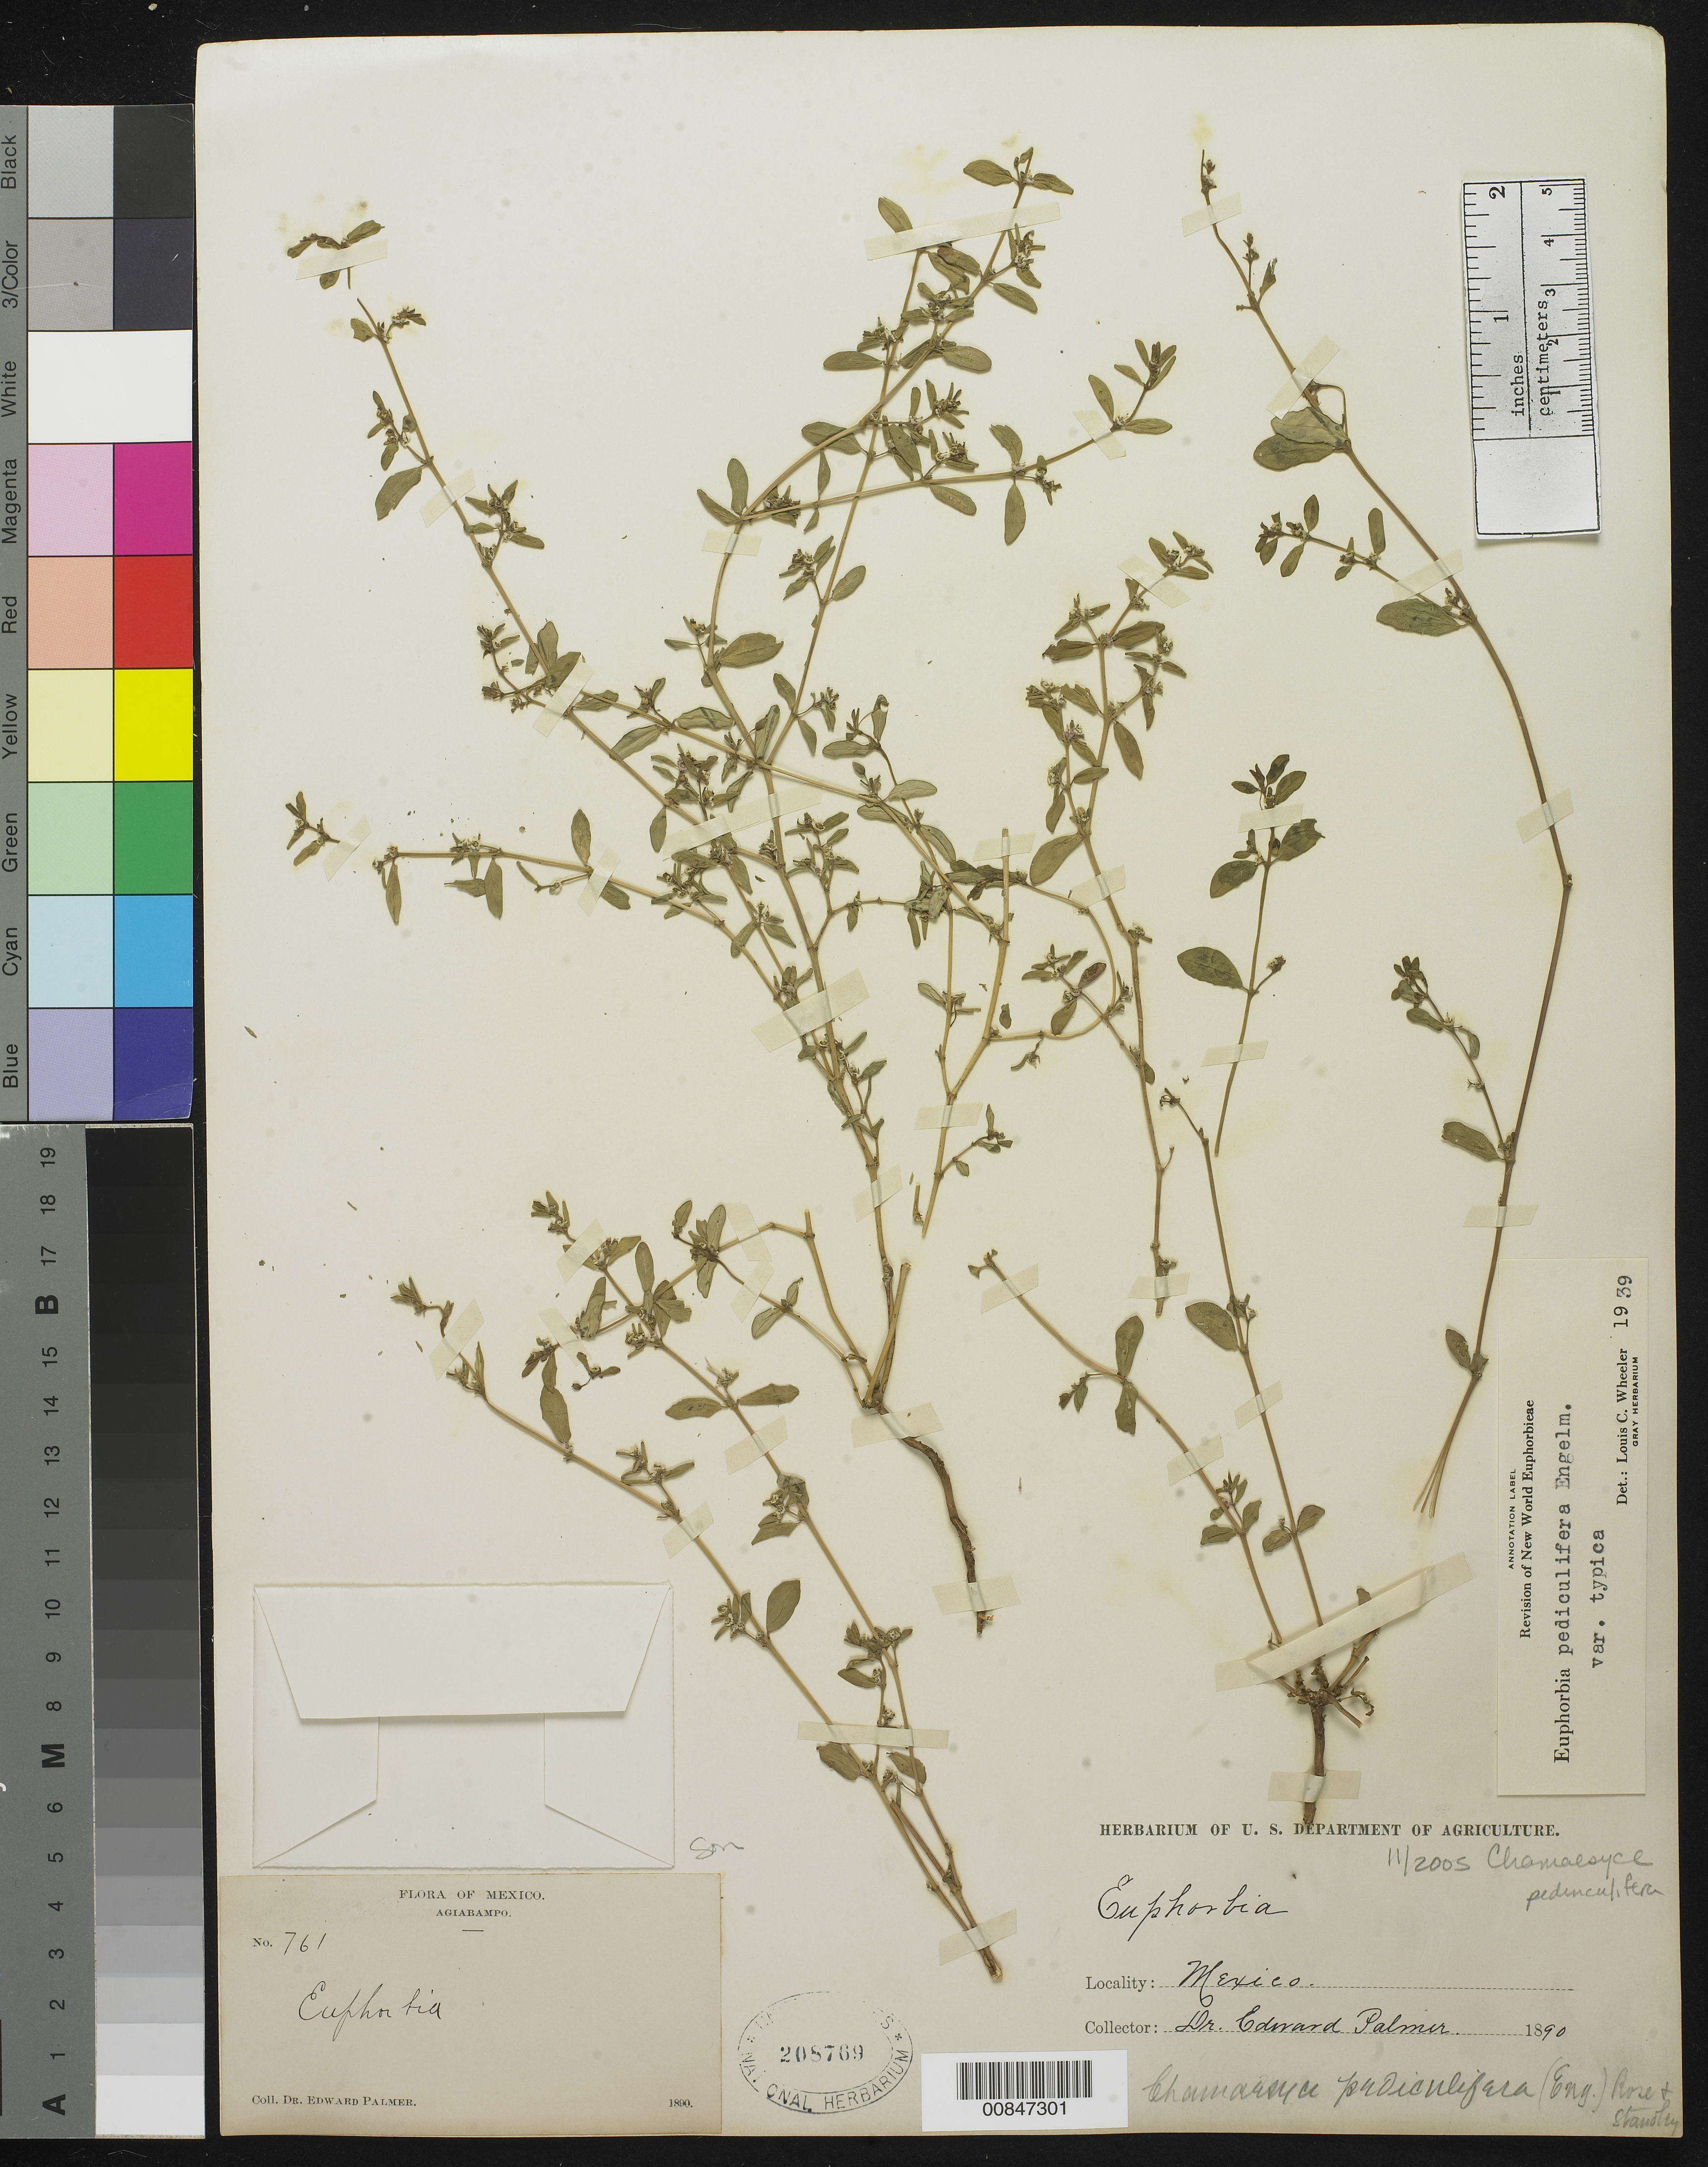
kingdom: Plantae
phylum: Tracheophyta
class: Magnoliopsida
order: Malpighiales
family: Euphorbiaceae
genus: Euphorbia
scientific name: Euphorbia pediculifera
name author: Engelm.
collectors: E. Palmer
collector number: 761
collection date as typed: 1890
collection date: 1890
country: Mexico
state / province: Sonora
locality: Agiabampo, Sonora.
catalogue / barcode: US 208769